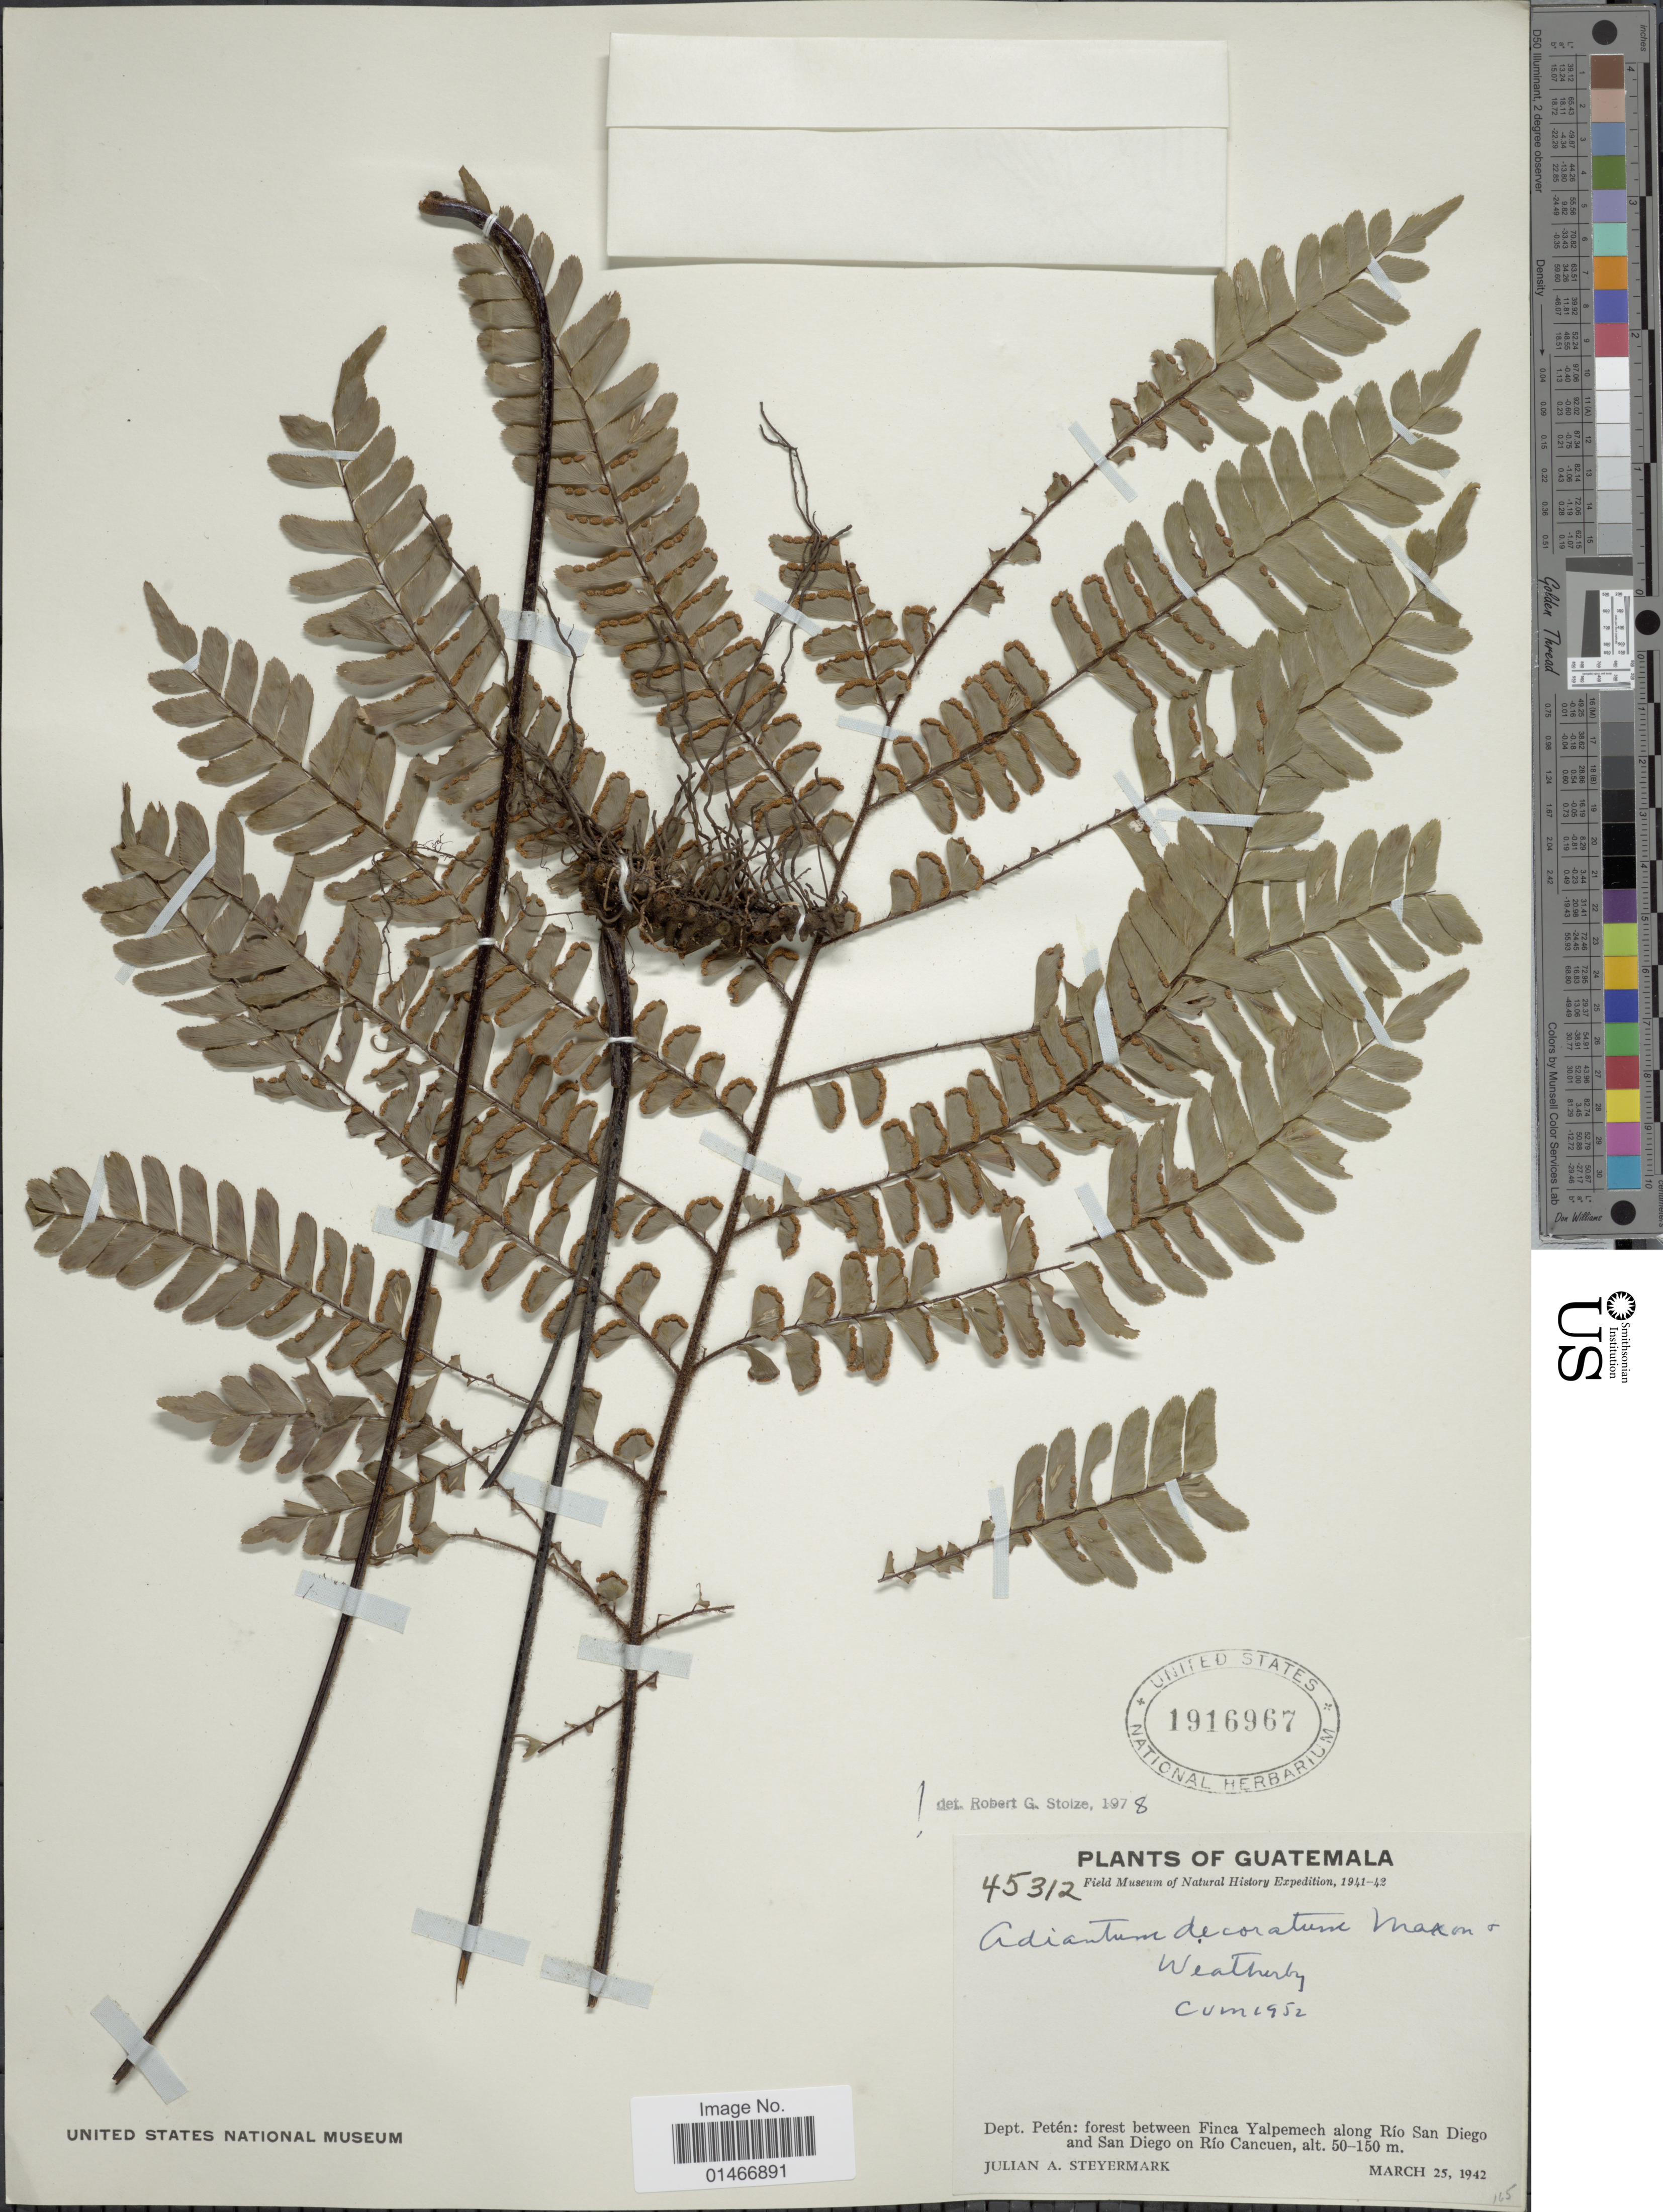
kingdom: Plantae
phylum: Tracheophyta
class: Polypodiopsida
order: Polypodiales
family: Pteridaceae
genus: Adiantum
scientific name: Adiantum decoratum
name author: Maxon & Weath.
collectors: J. Steyermark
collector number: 45312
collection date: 1942-03-25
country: Guatemala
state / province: El Petén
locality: Dept. Peten: forest between Finca Yalpemech along Rio San Diego and San Diego on Rio Cancuen.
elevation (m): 50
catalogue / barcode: US 1916967